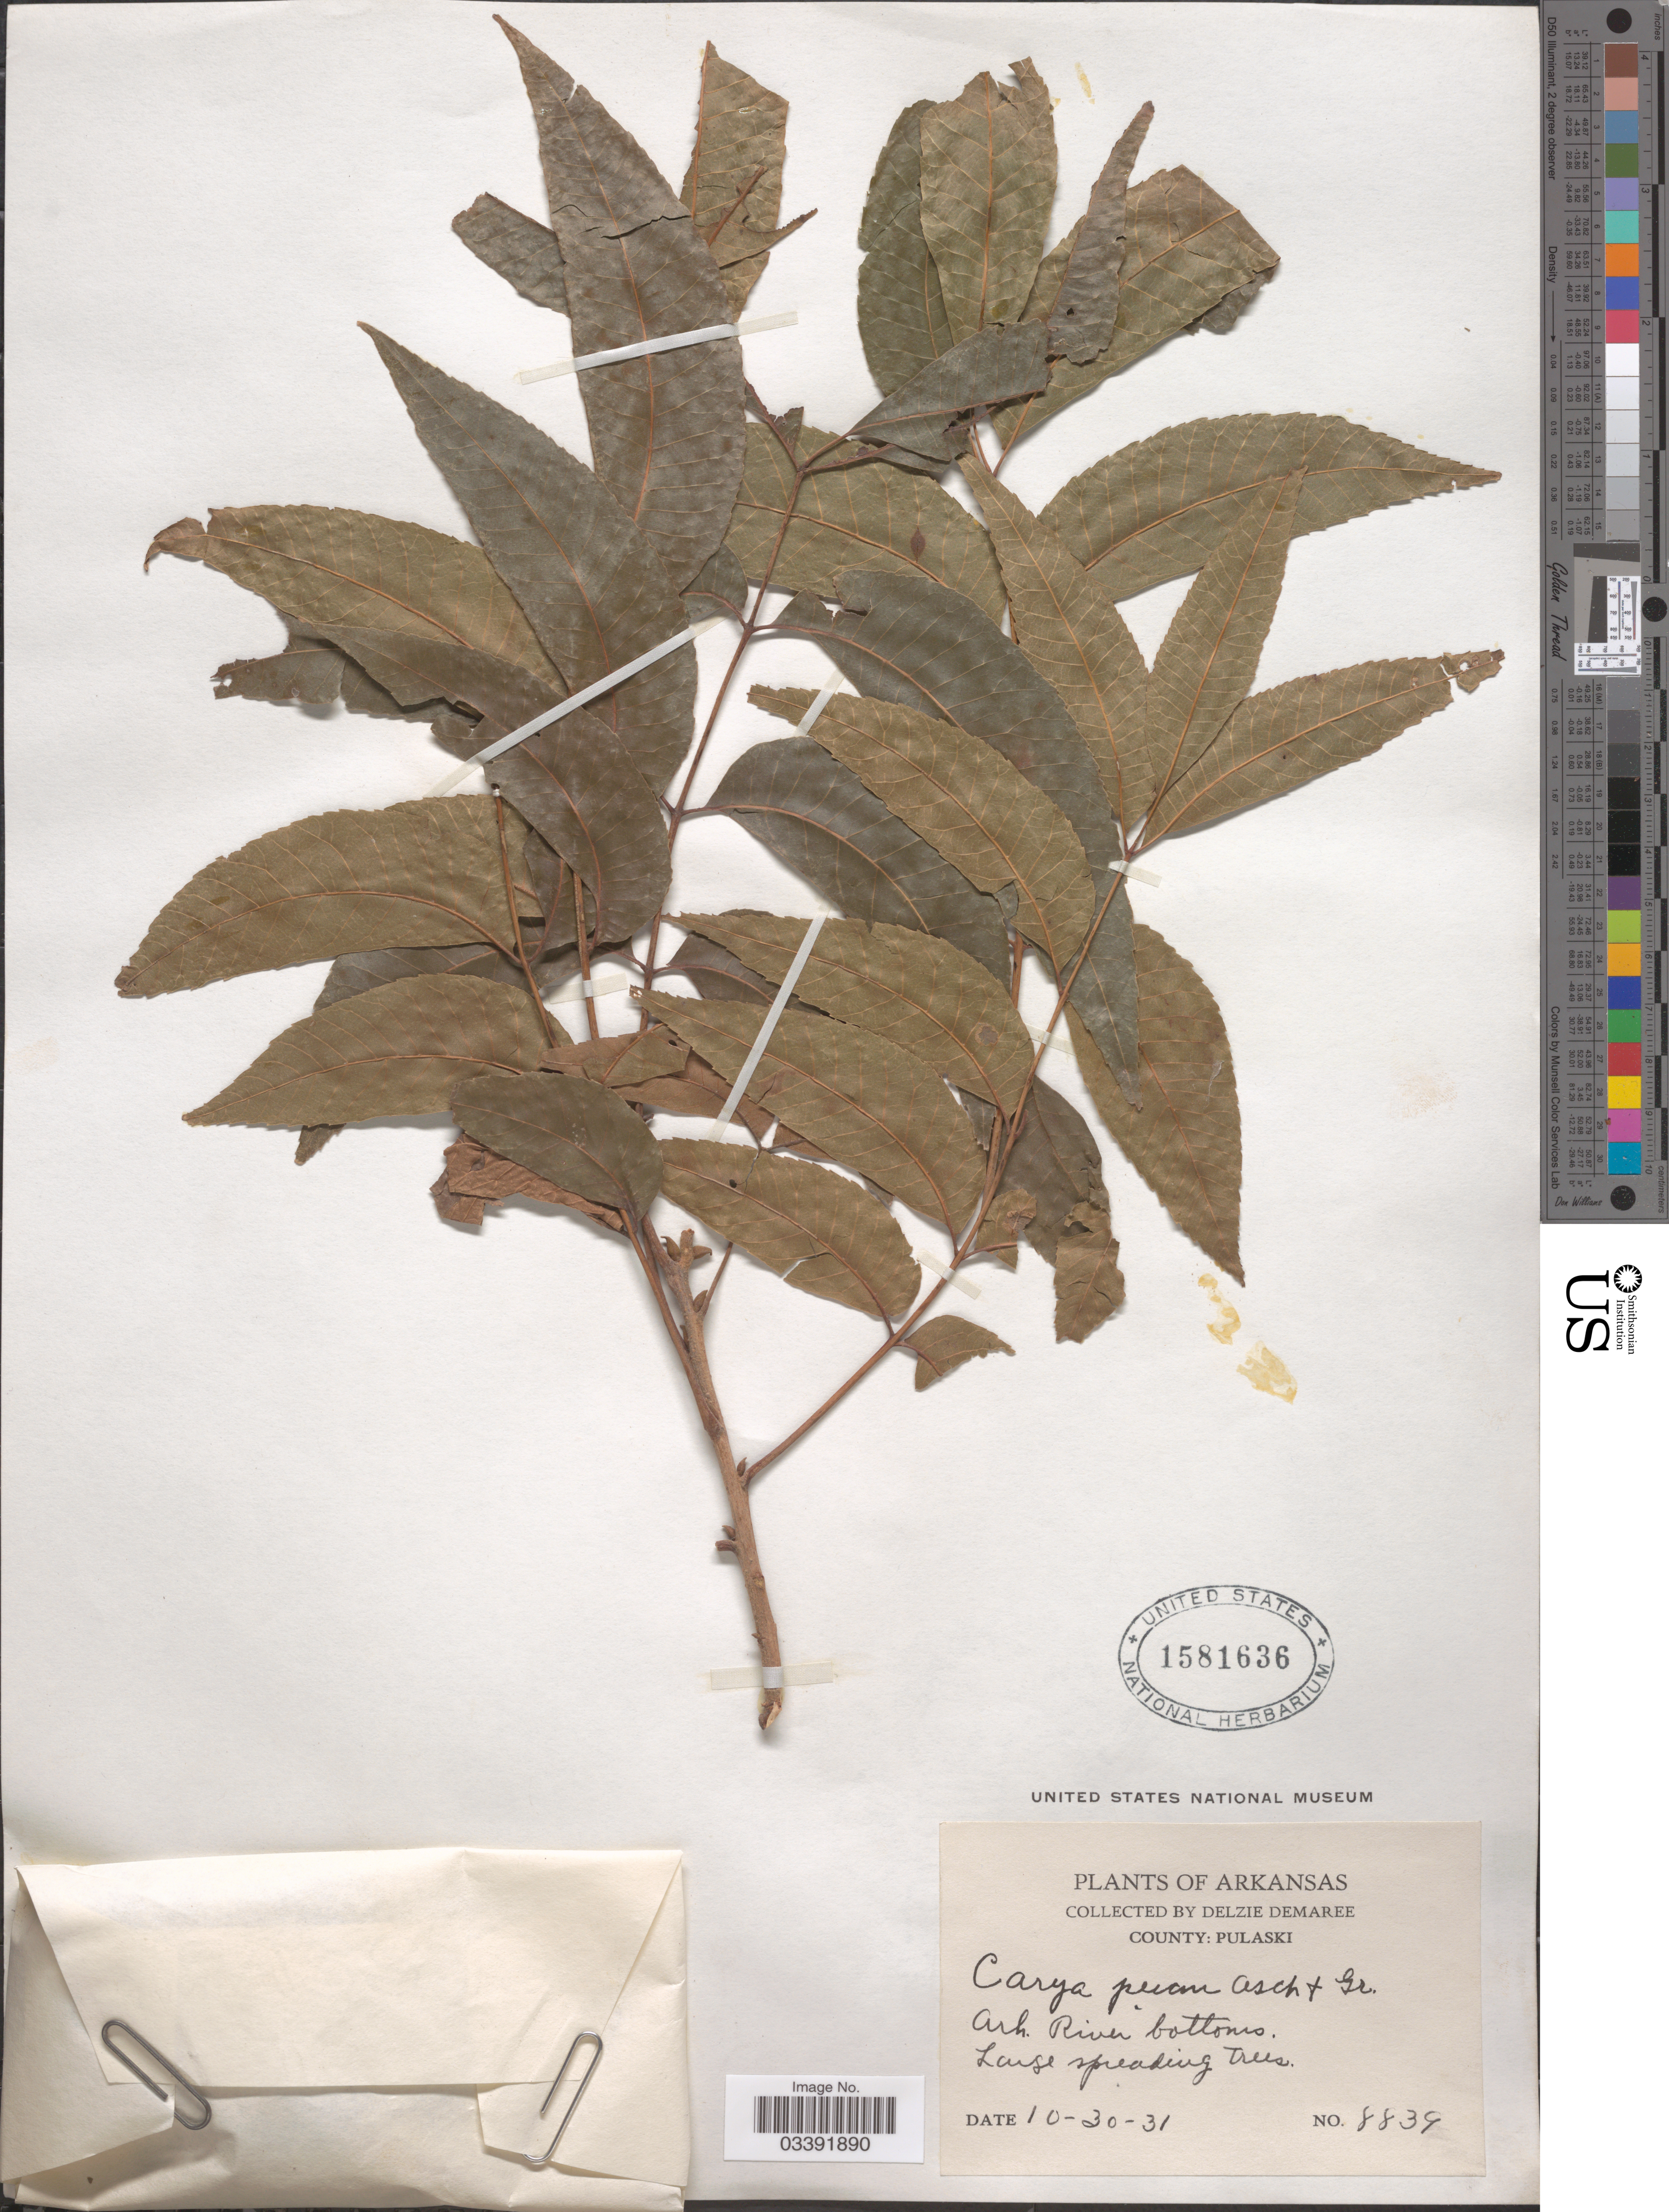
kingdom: Plantae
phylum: Tracheophyta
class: Magnoliopsida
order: Fagales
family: Juglandaceae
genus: Carya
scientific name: Carya illinoinensis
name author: (Wangenh.) K. Koch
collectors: D. Demaree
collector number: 8839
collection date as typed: Transcribed d/m/y: 30/10/31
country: United States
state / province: Arkansas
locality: County: Pulaski.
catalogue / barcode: US 1581636